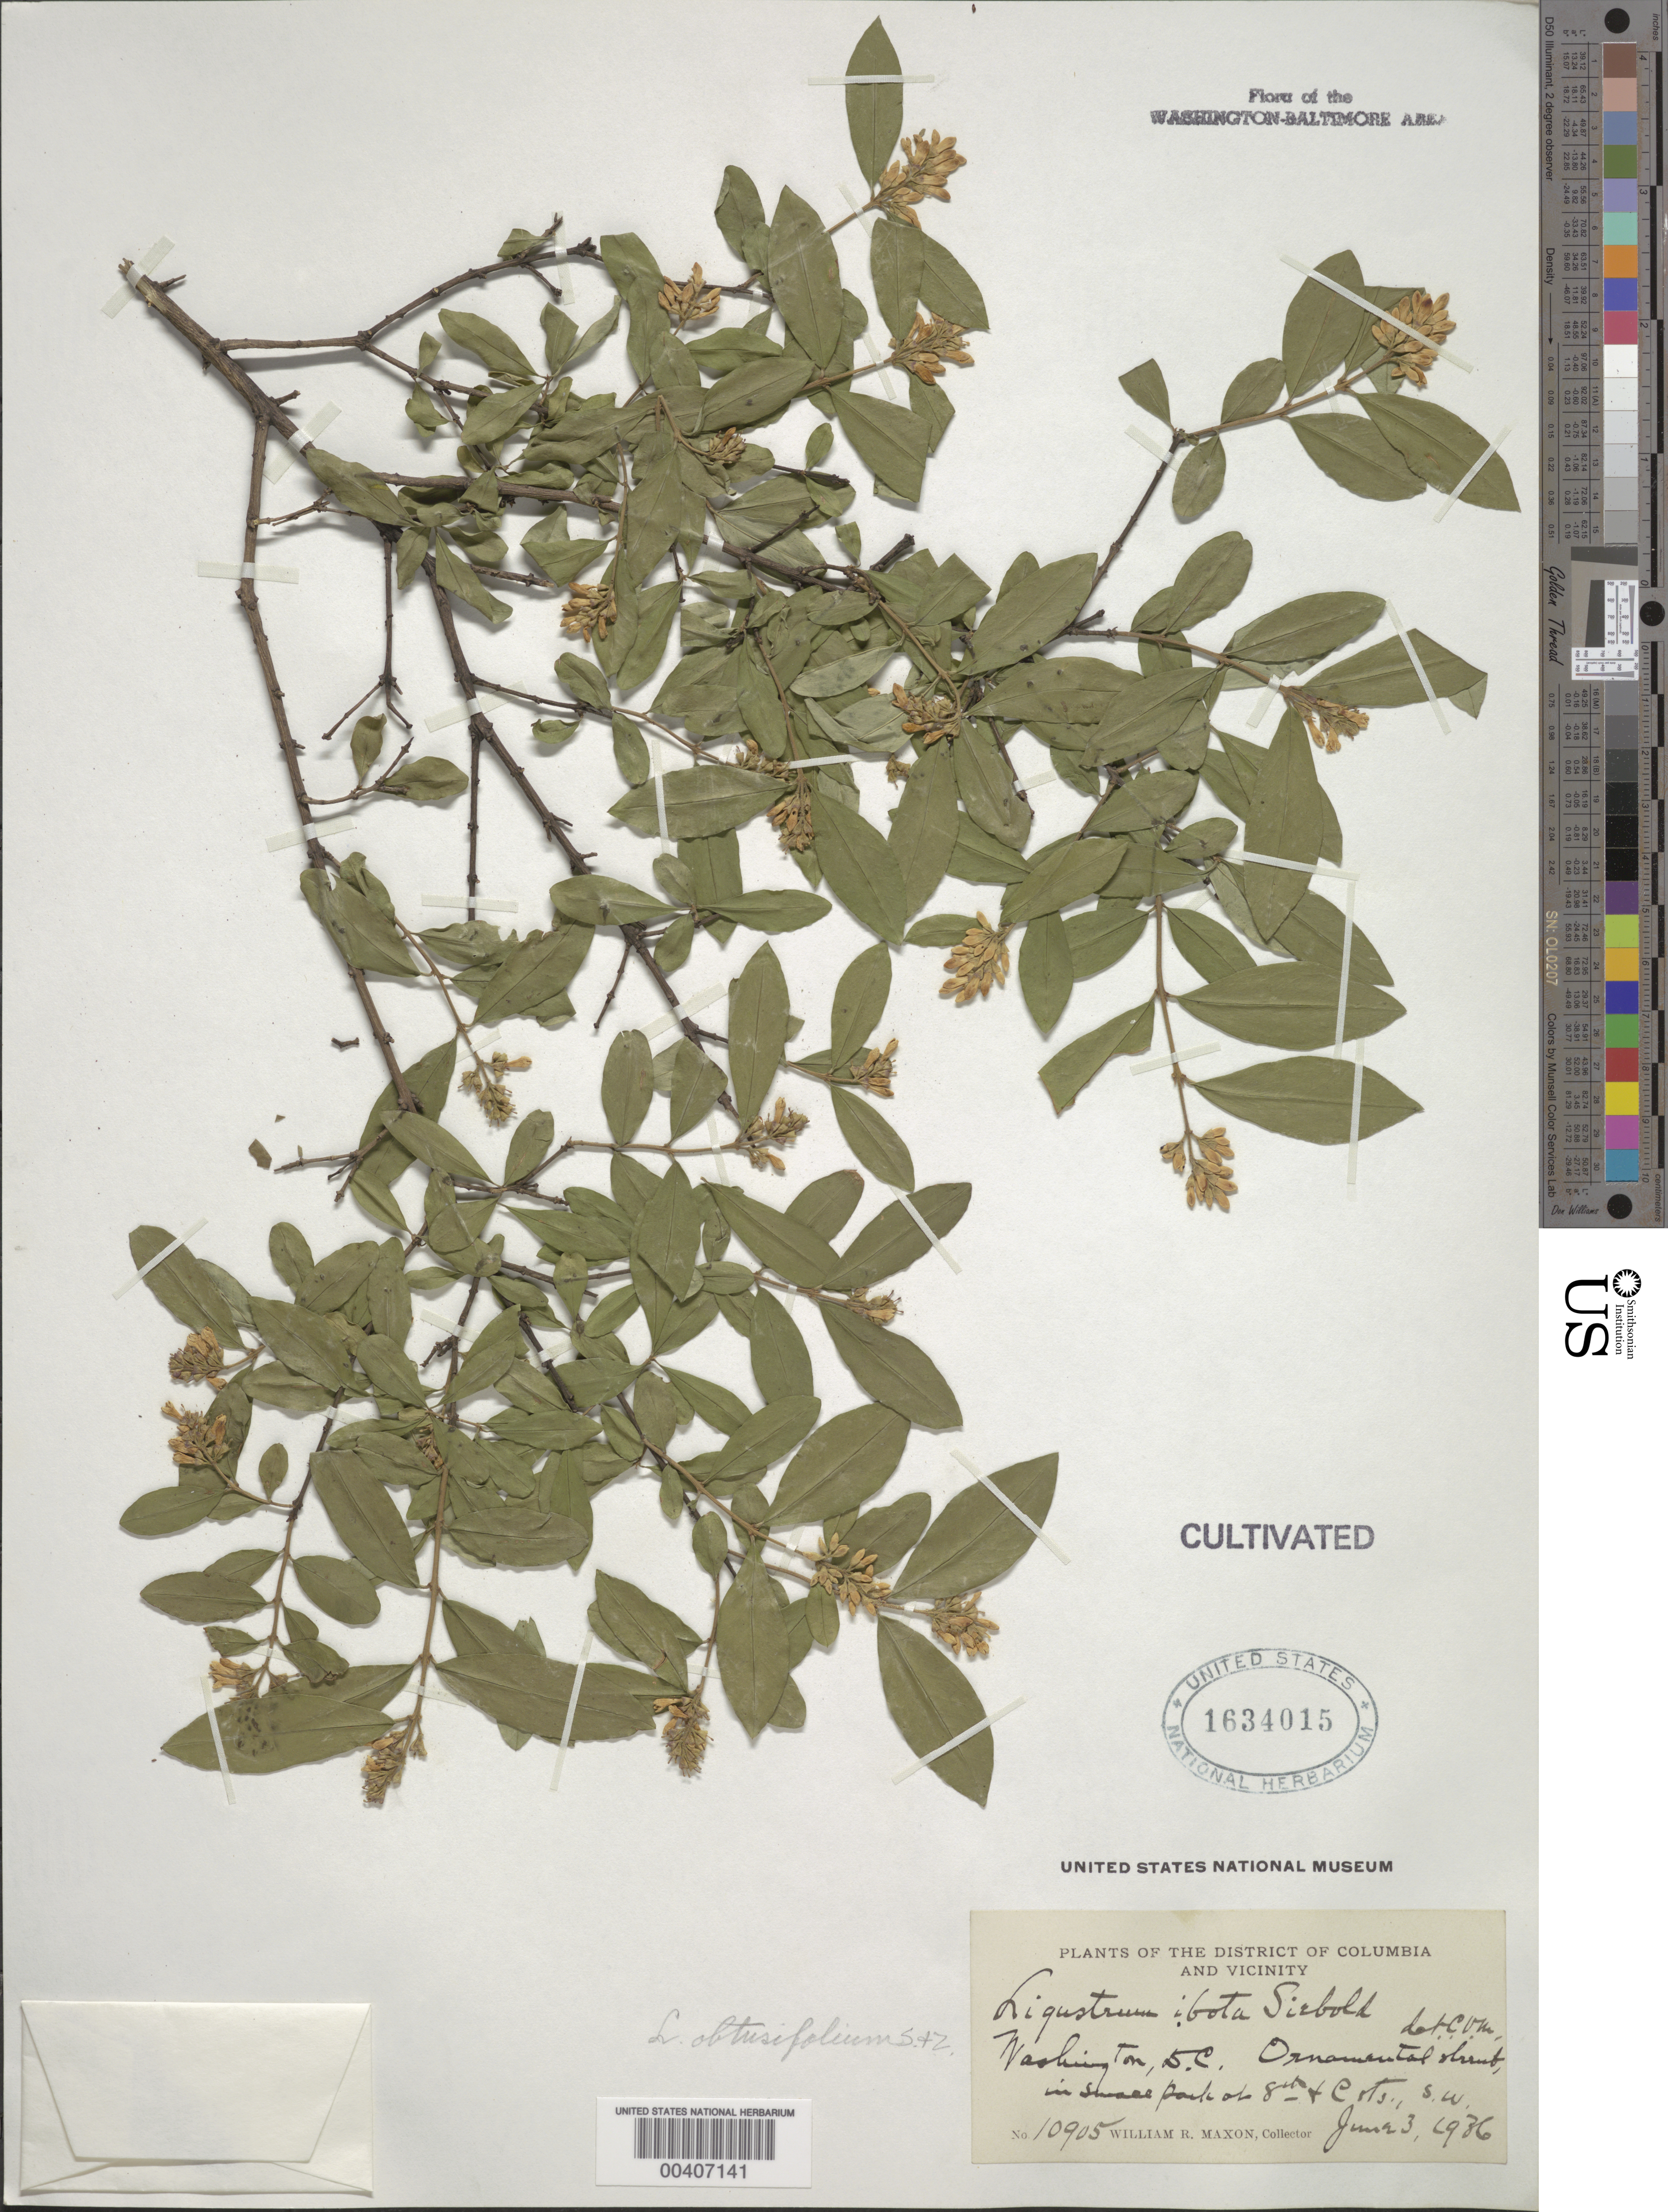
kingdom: Plantae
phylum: Tracheophyta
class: Magnoliopsida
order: Lamiales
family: Oleaceae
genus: Ligustrum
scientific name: Ligustrum obtusifolium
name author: Siebert & Zucc.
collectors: W. R. Maxon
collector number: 10905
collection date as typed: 03 Jun 1936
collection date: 1936-06-03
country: United States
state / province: District of Columbia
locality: In Park at 8th and C St, SW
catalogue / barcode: US 1634015